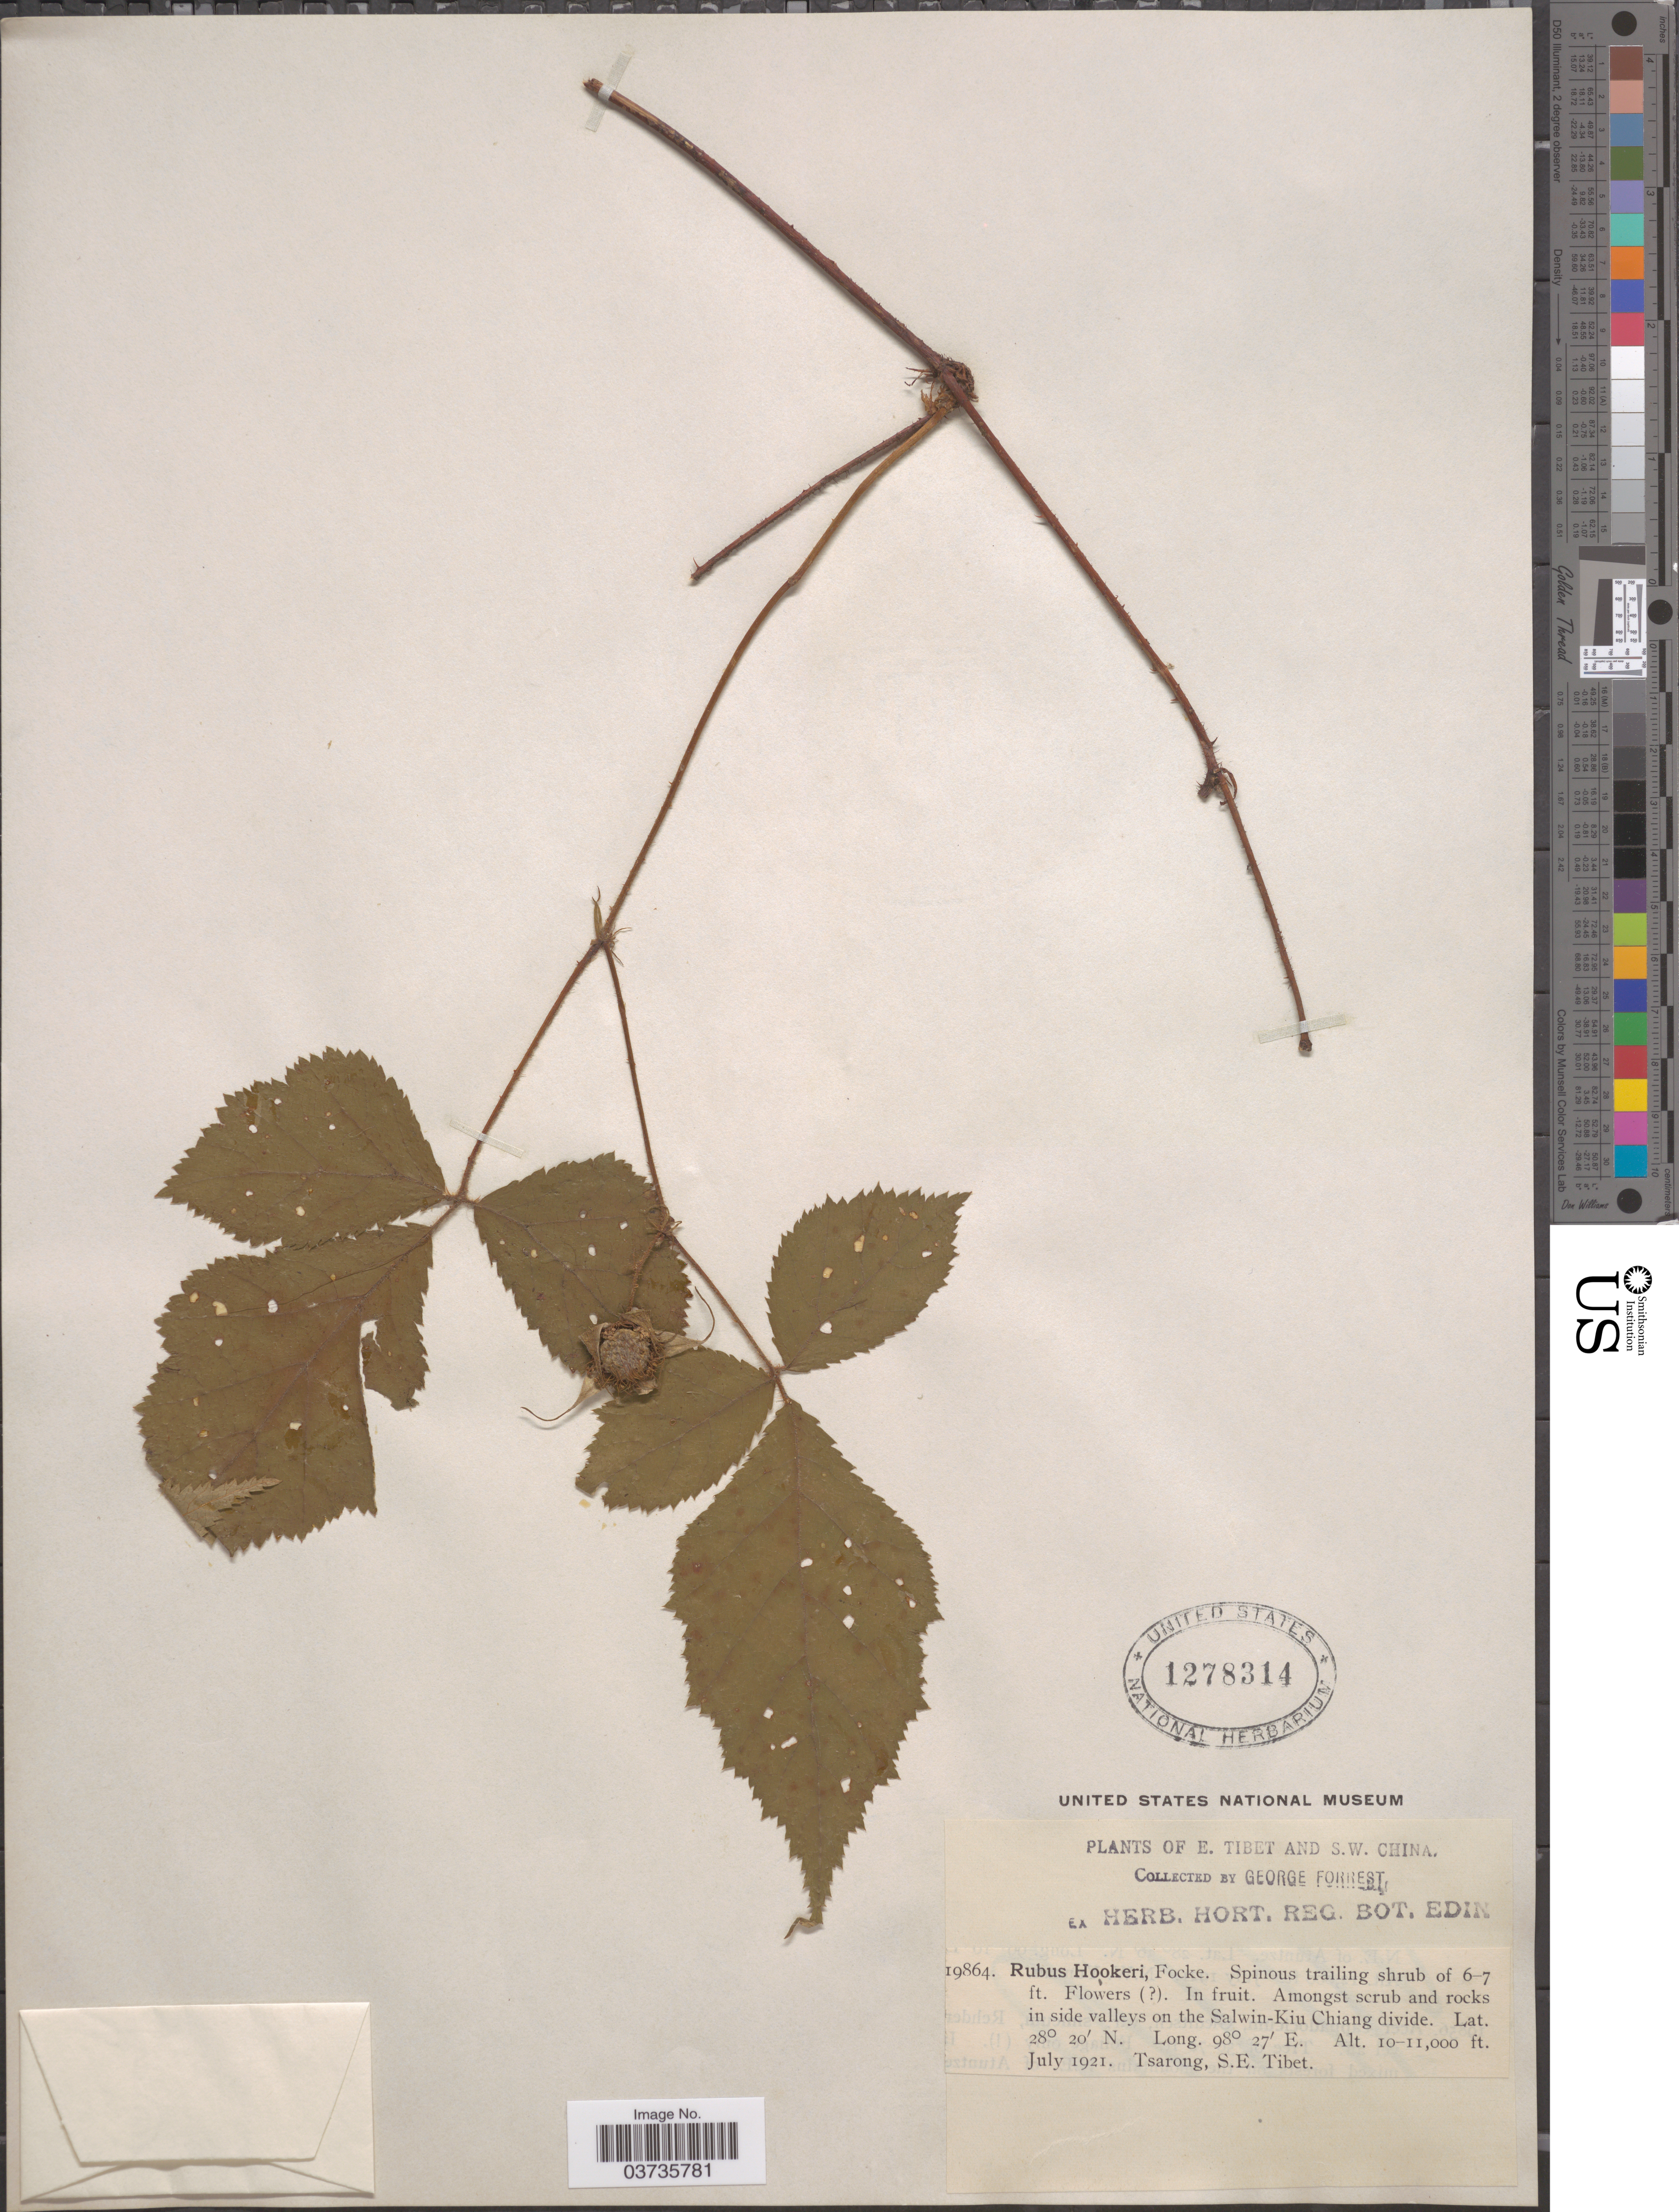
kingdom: Plantae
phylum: Tracheophyta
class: Magnoliopsida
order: Rosales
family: Rosaceae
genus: Rubus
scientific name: Rubus hookeri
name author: Focke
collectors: G. Forrest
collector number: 19864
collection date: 1921-07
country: China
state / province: Xizang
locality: E. Tibet and S.W. China. Amongst scrub and rocks in side valleys on the Salwin-Kiu Chiang divide. Tsarong, S.E. Tibet.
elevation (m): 3048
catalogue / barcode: US 1278314